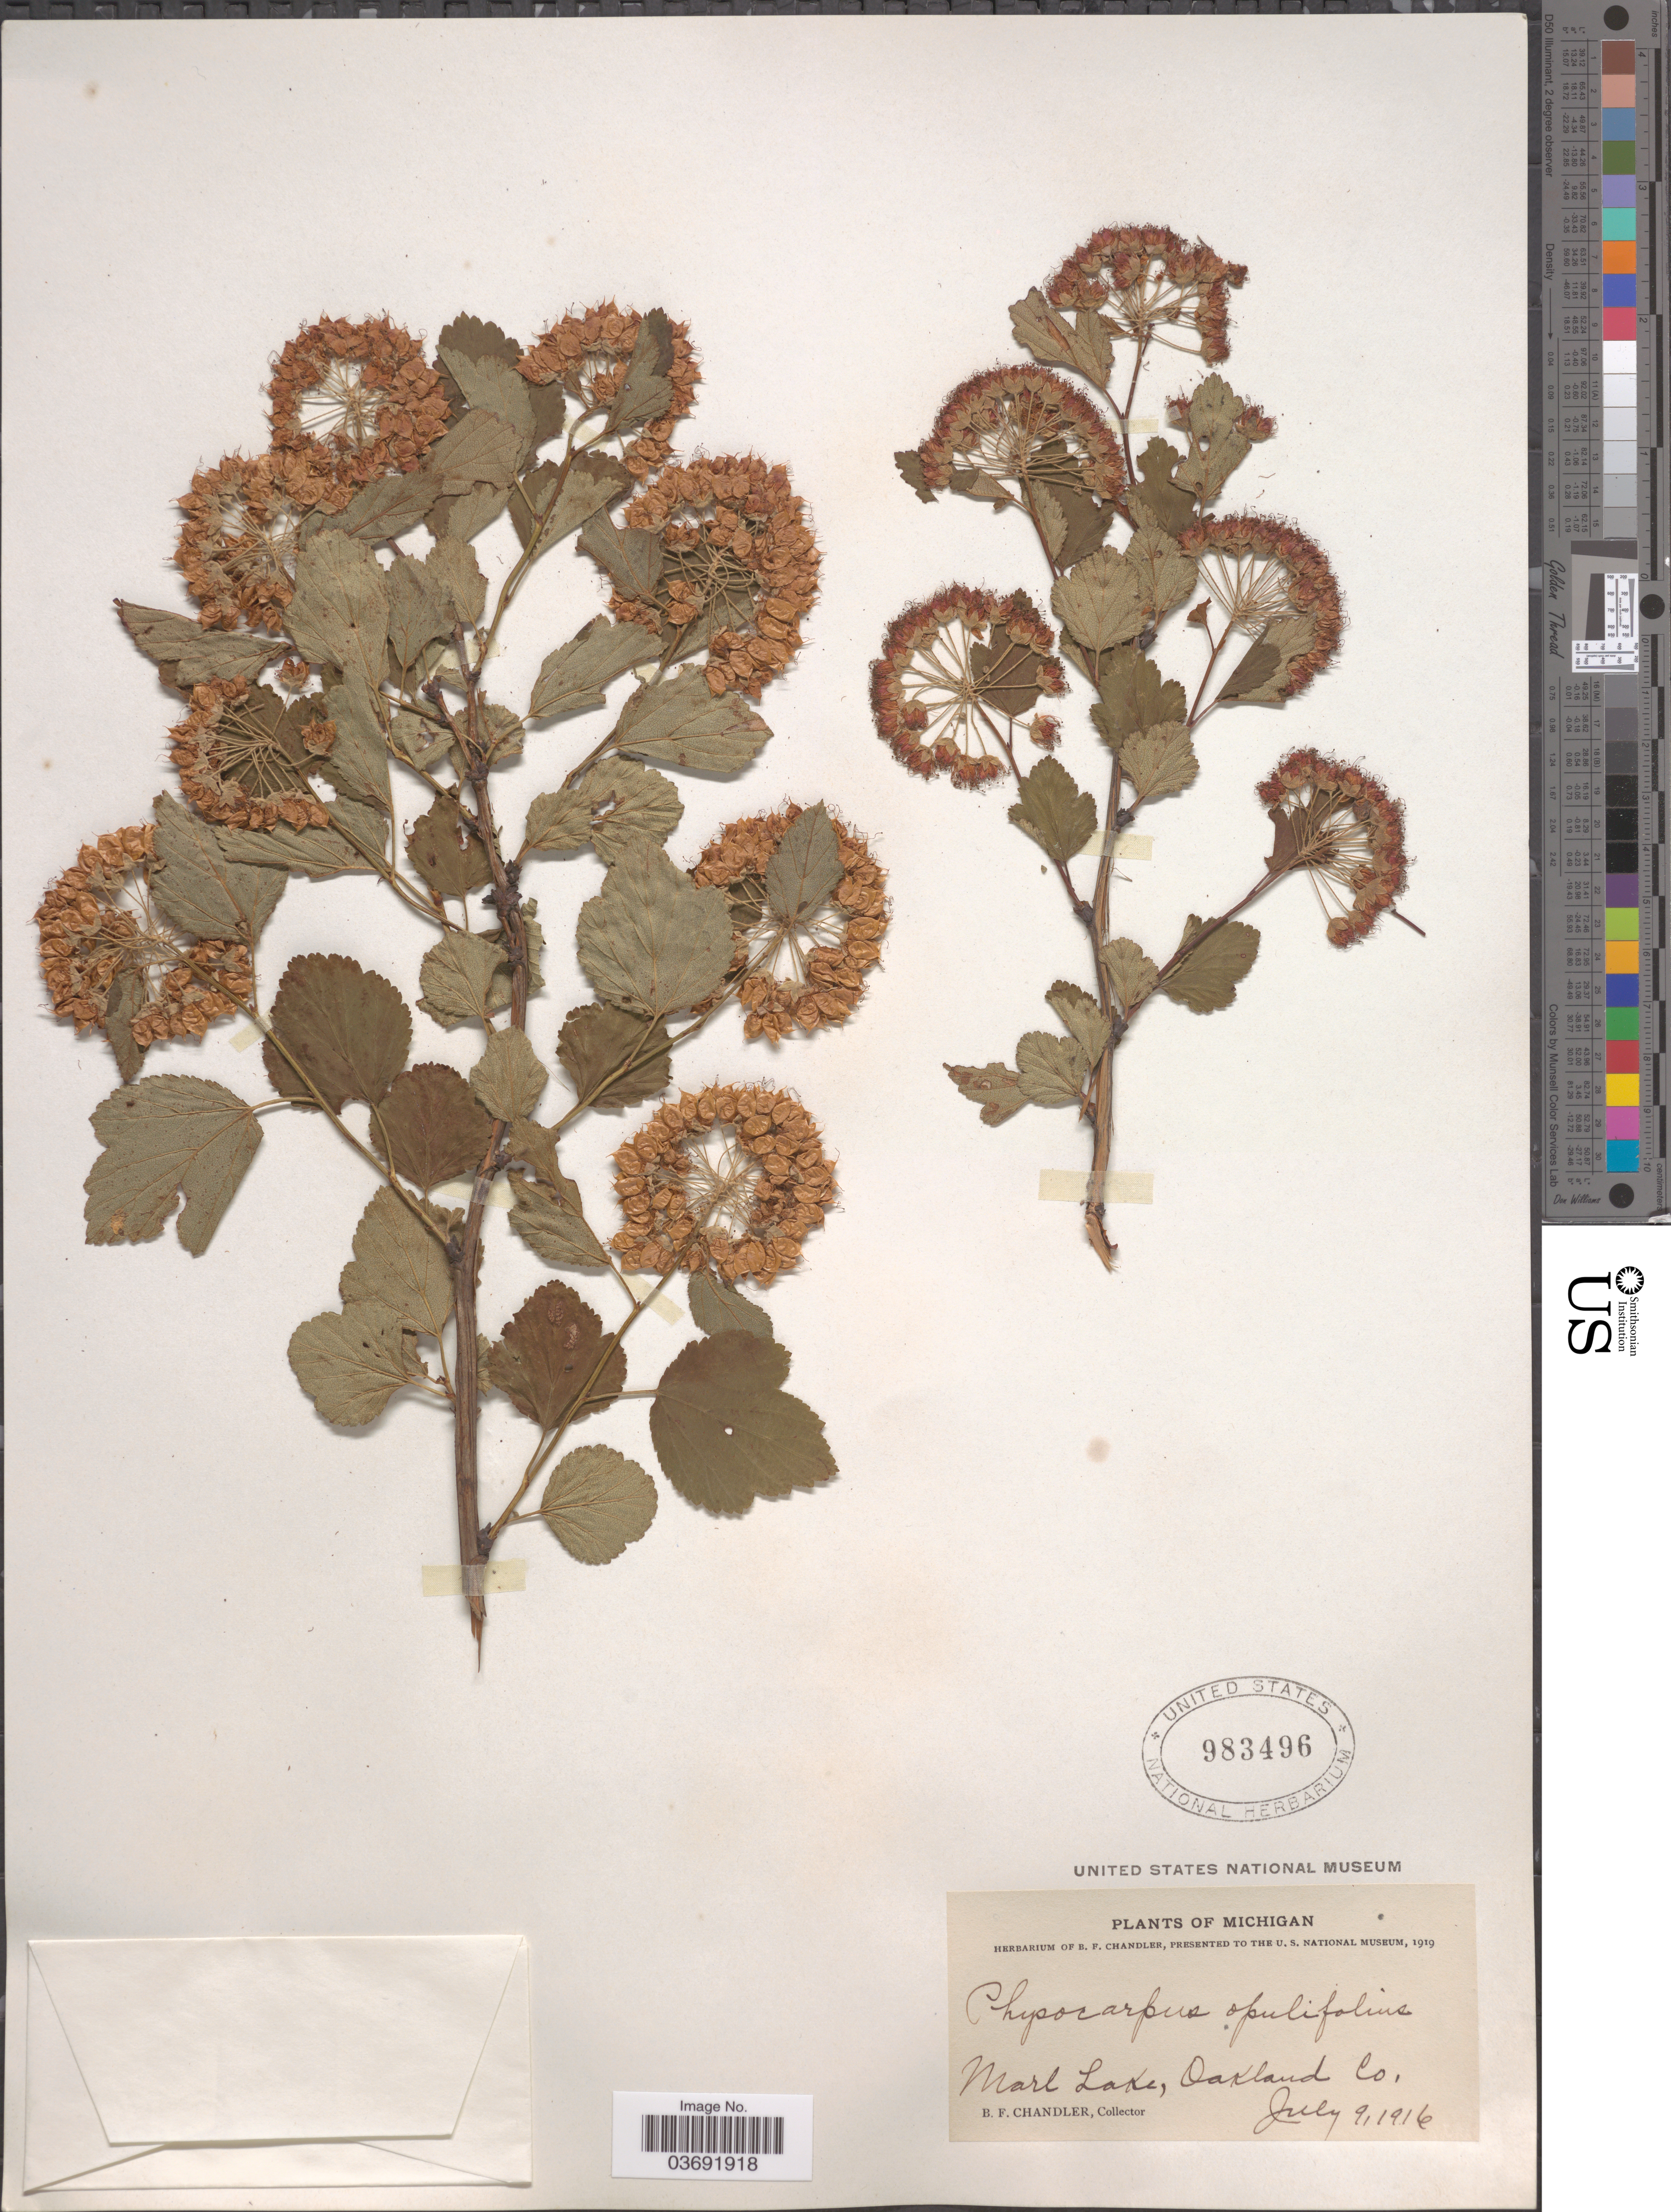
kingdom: Plantae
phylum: Tracheophyta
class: Magnoliopsida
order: Rosales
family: Rosaceae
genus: Physocarpus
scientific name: Physocarpus opulifolius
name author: (L.) Maxim.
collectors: B. F. Chandler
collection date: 1916-07-09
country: United States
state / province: Michigan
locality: Marl Lake, Oakland Co.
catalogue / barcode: US 983496